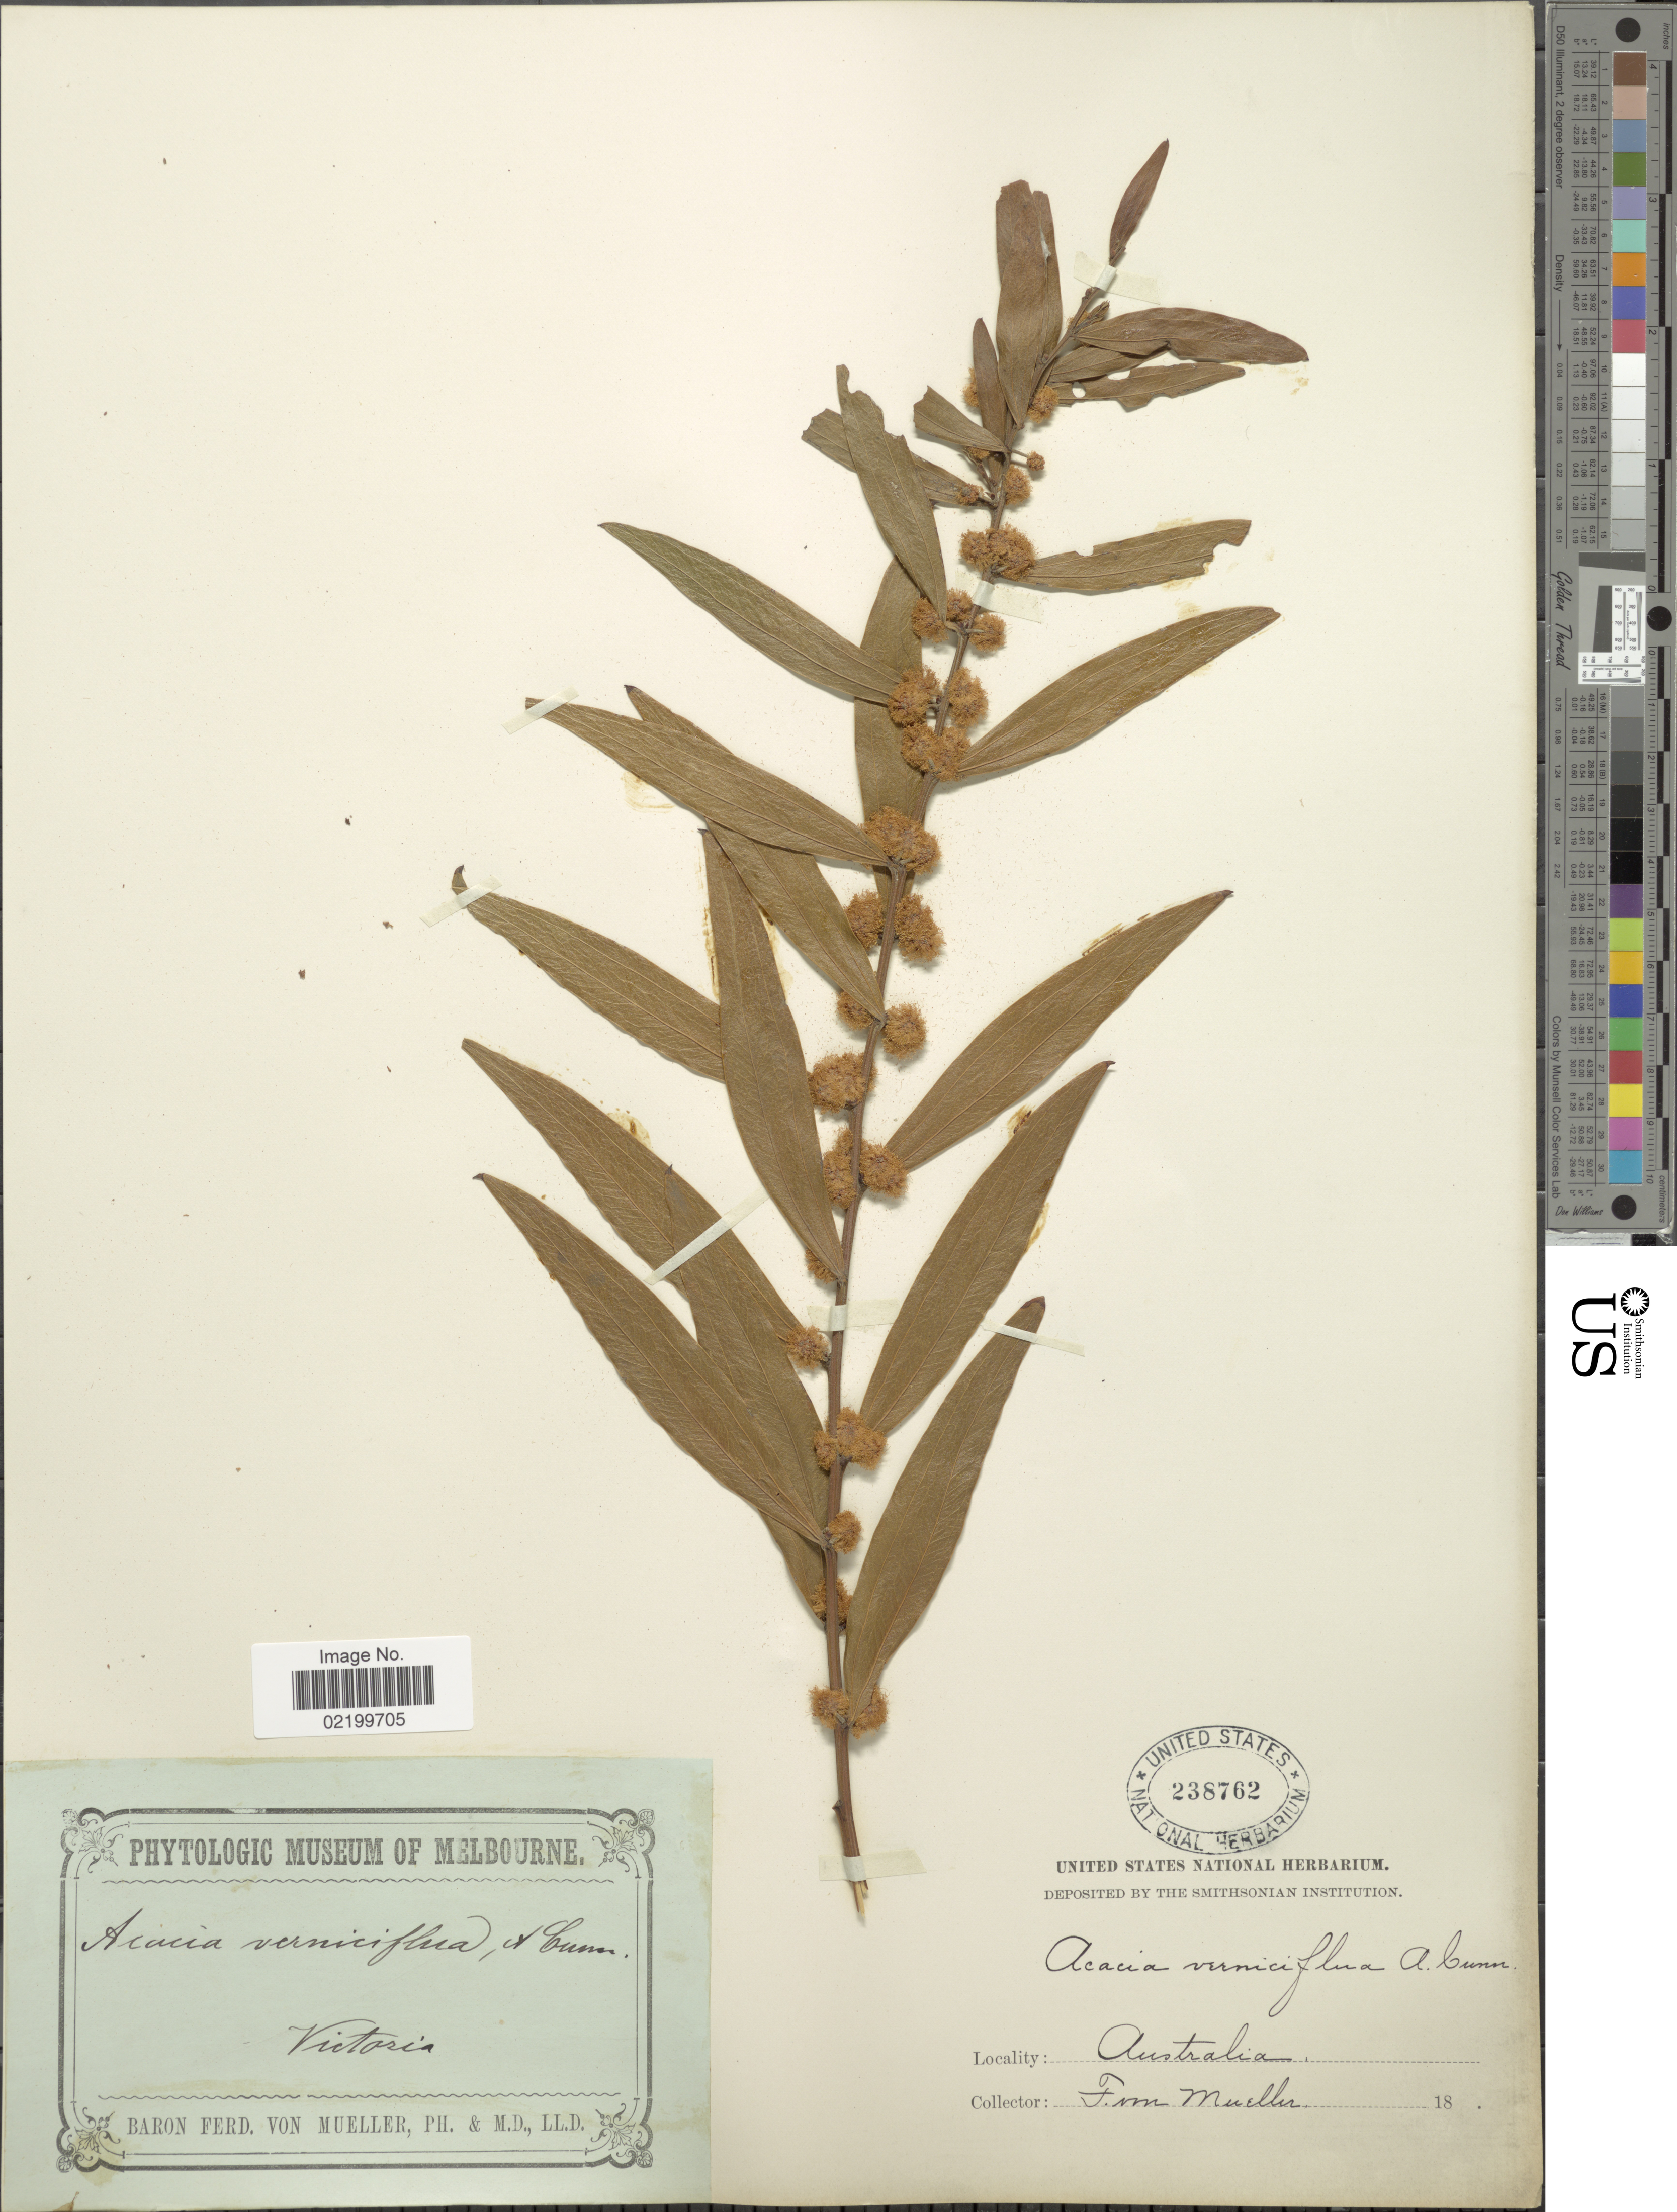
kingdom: Plantae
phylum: Tracheophyta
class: Magnoliopsida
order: Fabales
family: Fabaceae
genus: Acacia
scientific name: Acacia verniciflua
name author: A. Cunn.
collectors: F. Mueller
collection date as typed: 18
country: Australia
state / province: Victoria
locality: Australia, Victoria.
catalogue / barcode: US 238762